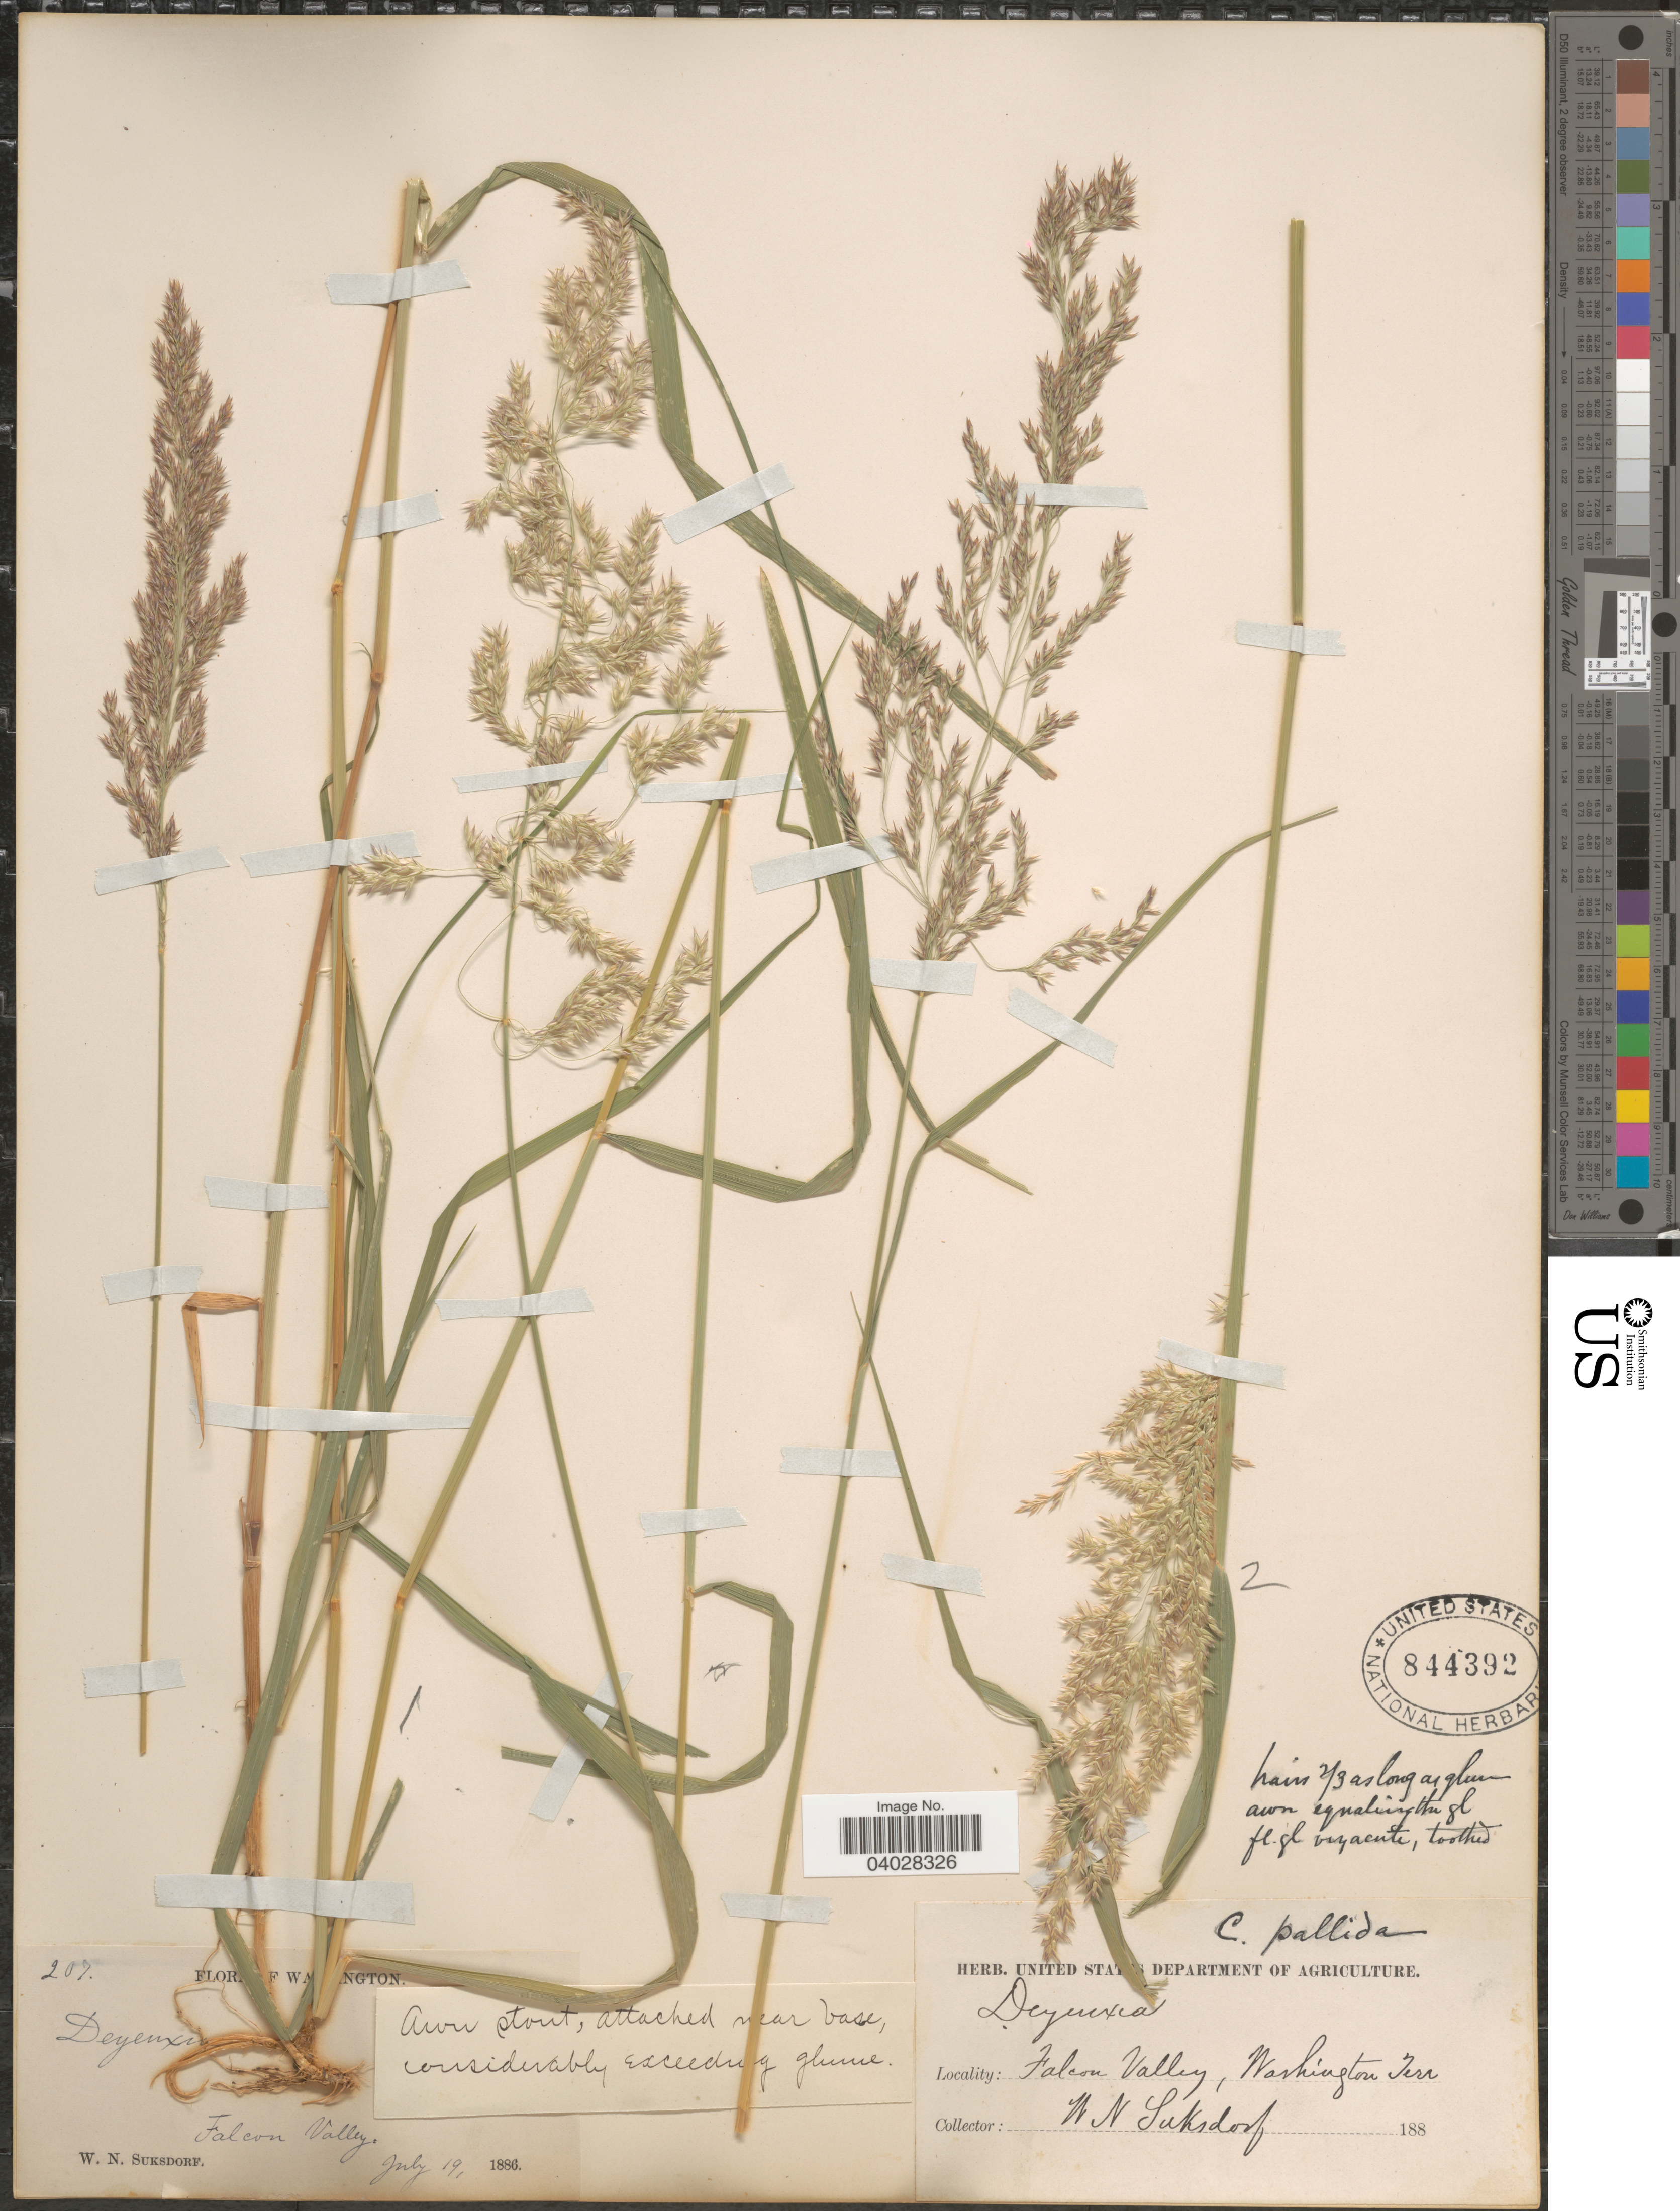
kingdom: Plantae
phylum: Tracheophyta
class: Liliopsida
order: Poales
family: Poaceae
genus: Calamagrostis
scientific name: Calamagrostis canadensis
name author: (Michx.) P. Beauv.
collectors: W. N. Suksdorf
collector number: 207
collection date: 1886-07-19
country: United States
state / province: Washington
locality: Falcon Valley, Washington Terr.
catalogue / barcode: US 844392